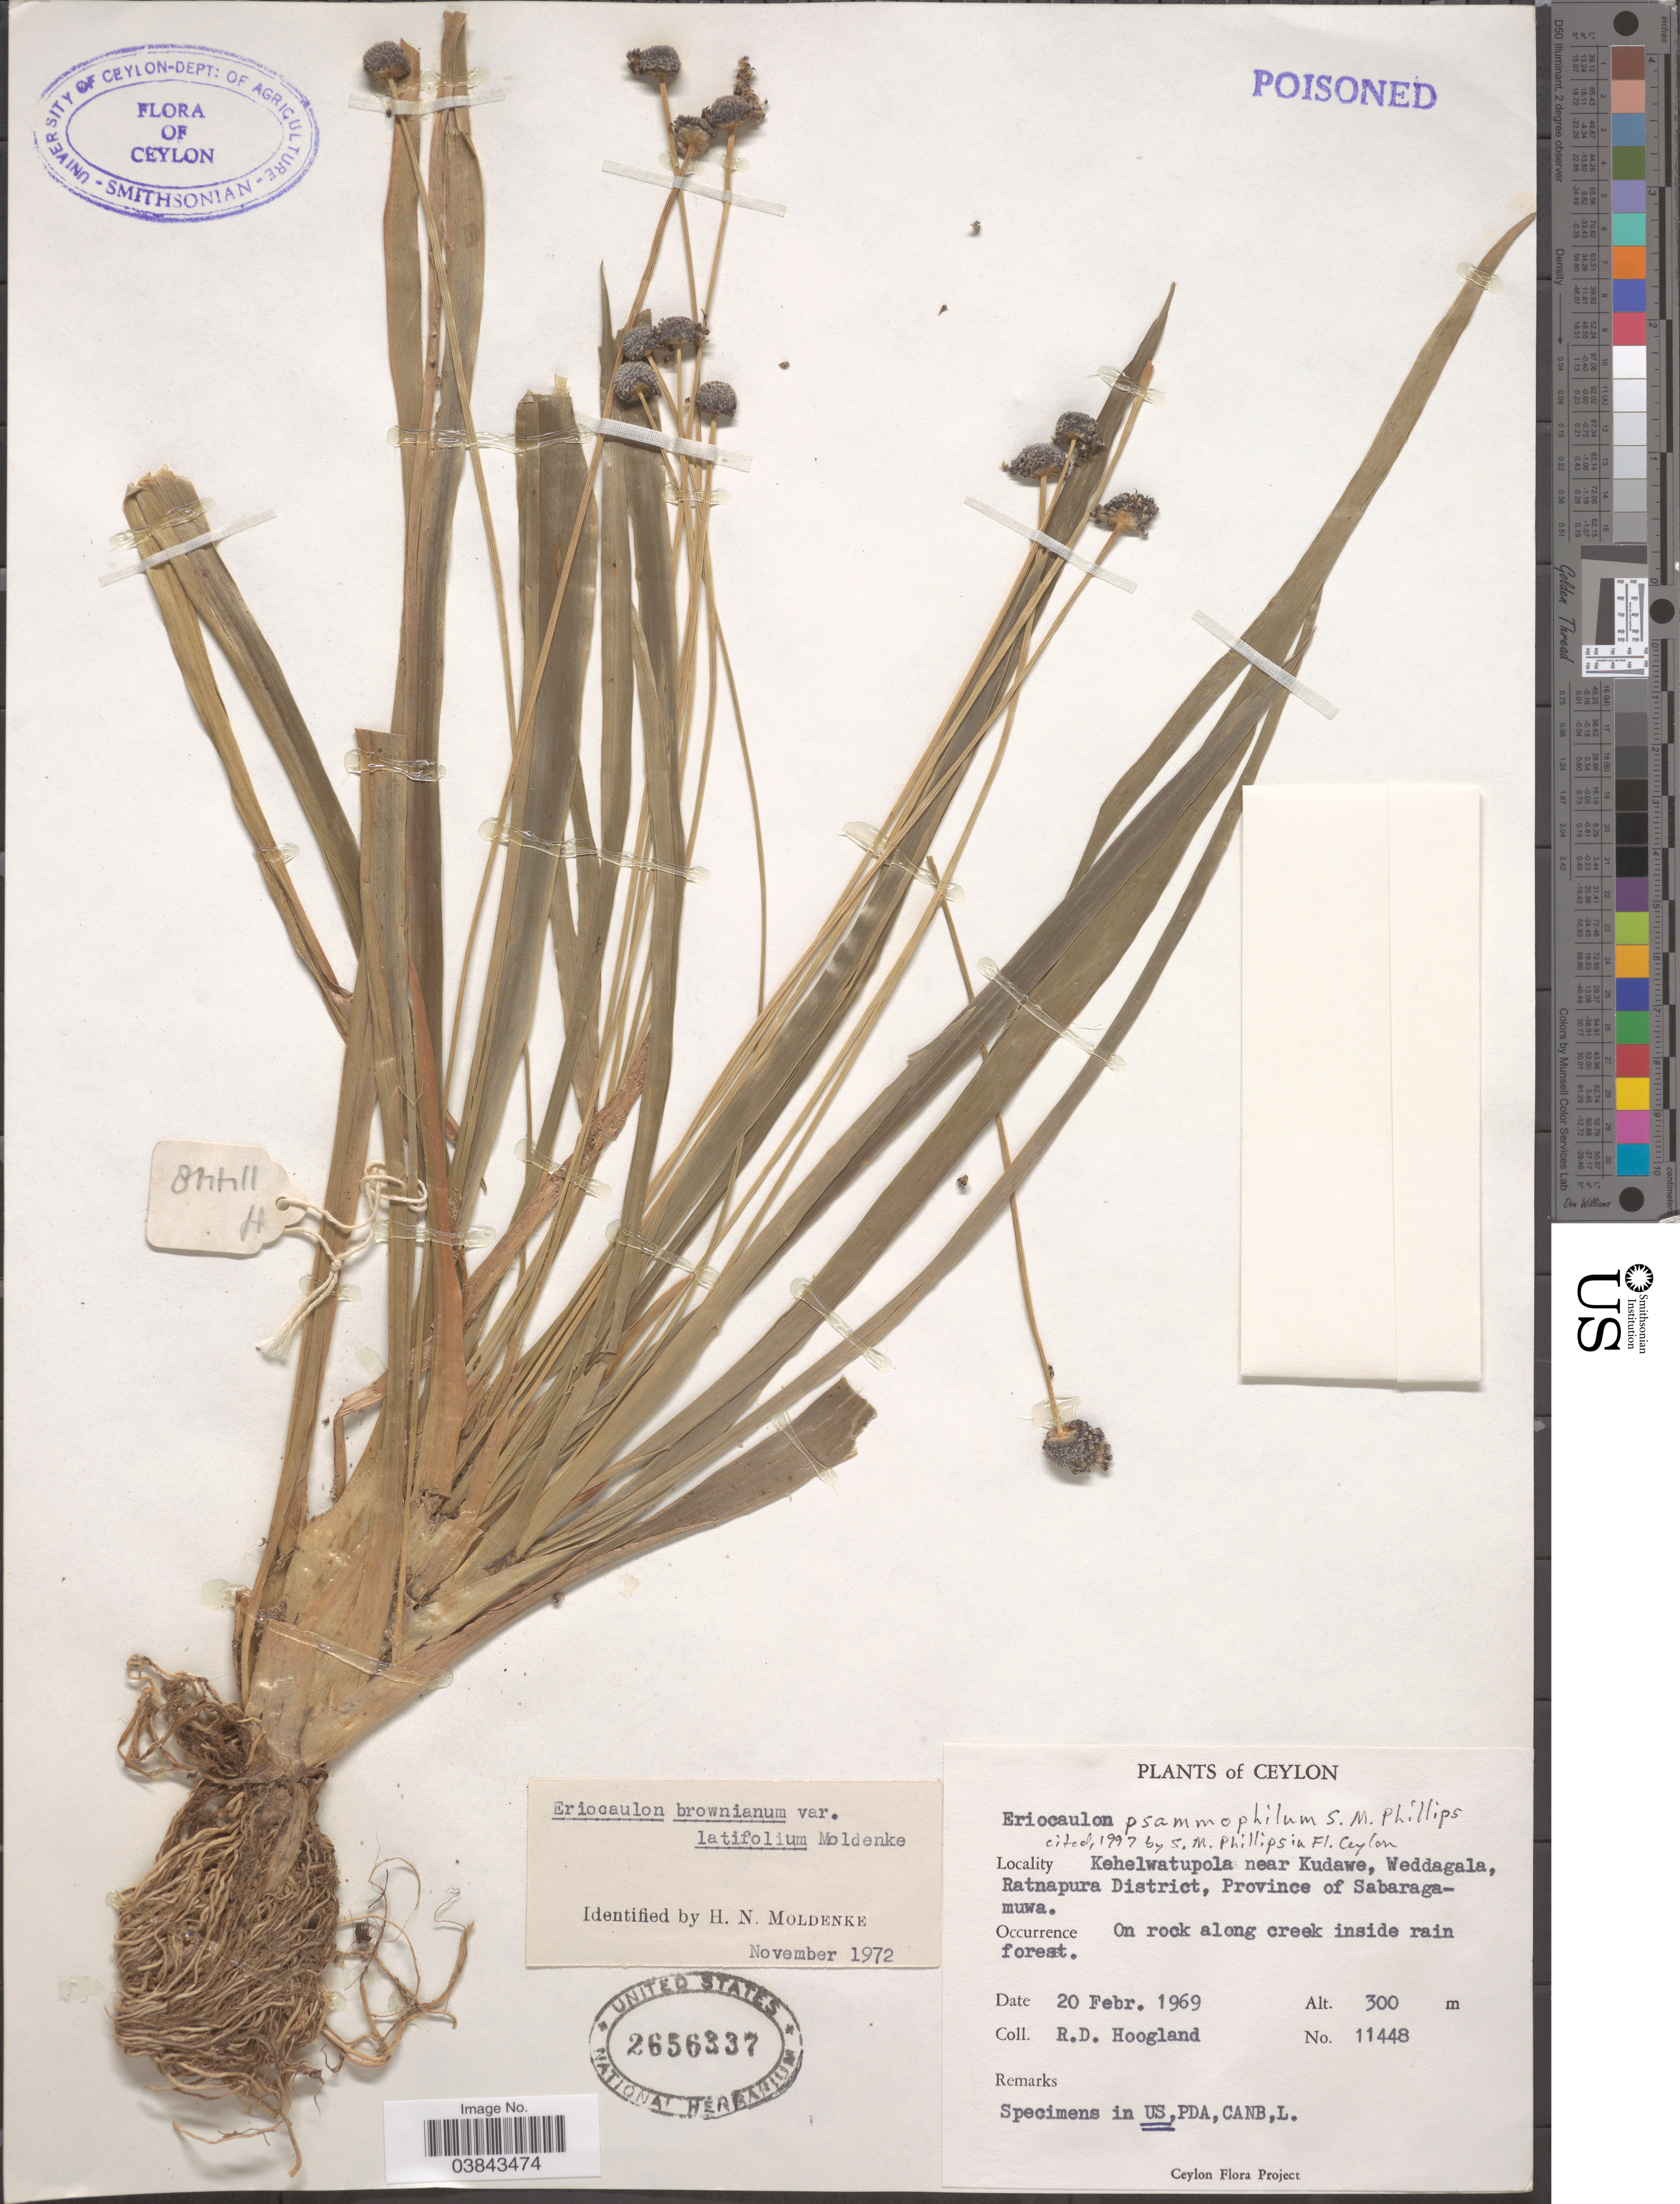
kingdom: Plantae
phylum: Tracheophyta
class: Liliopsida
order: Poales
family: Eriocaulaceae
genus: Eriocaulon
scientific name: Eriocaulon psammophilum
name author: S.M. Phillips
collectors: R. D. Hoogland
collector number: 11448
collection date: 1969-02-20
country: Sri Lanka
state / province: Sabaragamuwa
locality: Ceylon. Kehelwatupola near Kudawe, Weddagala, Ratnapura District, Province of Sabaragamuwa.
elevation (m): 300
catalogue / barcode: US 2656337